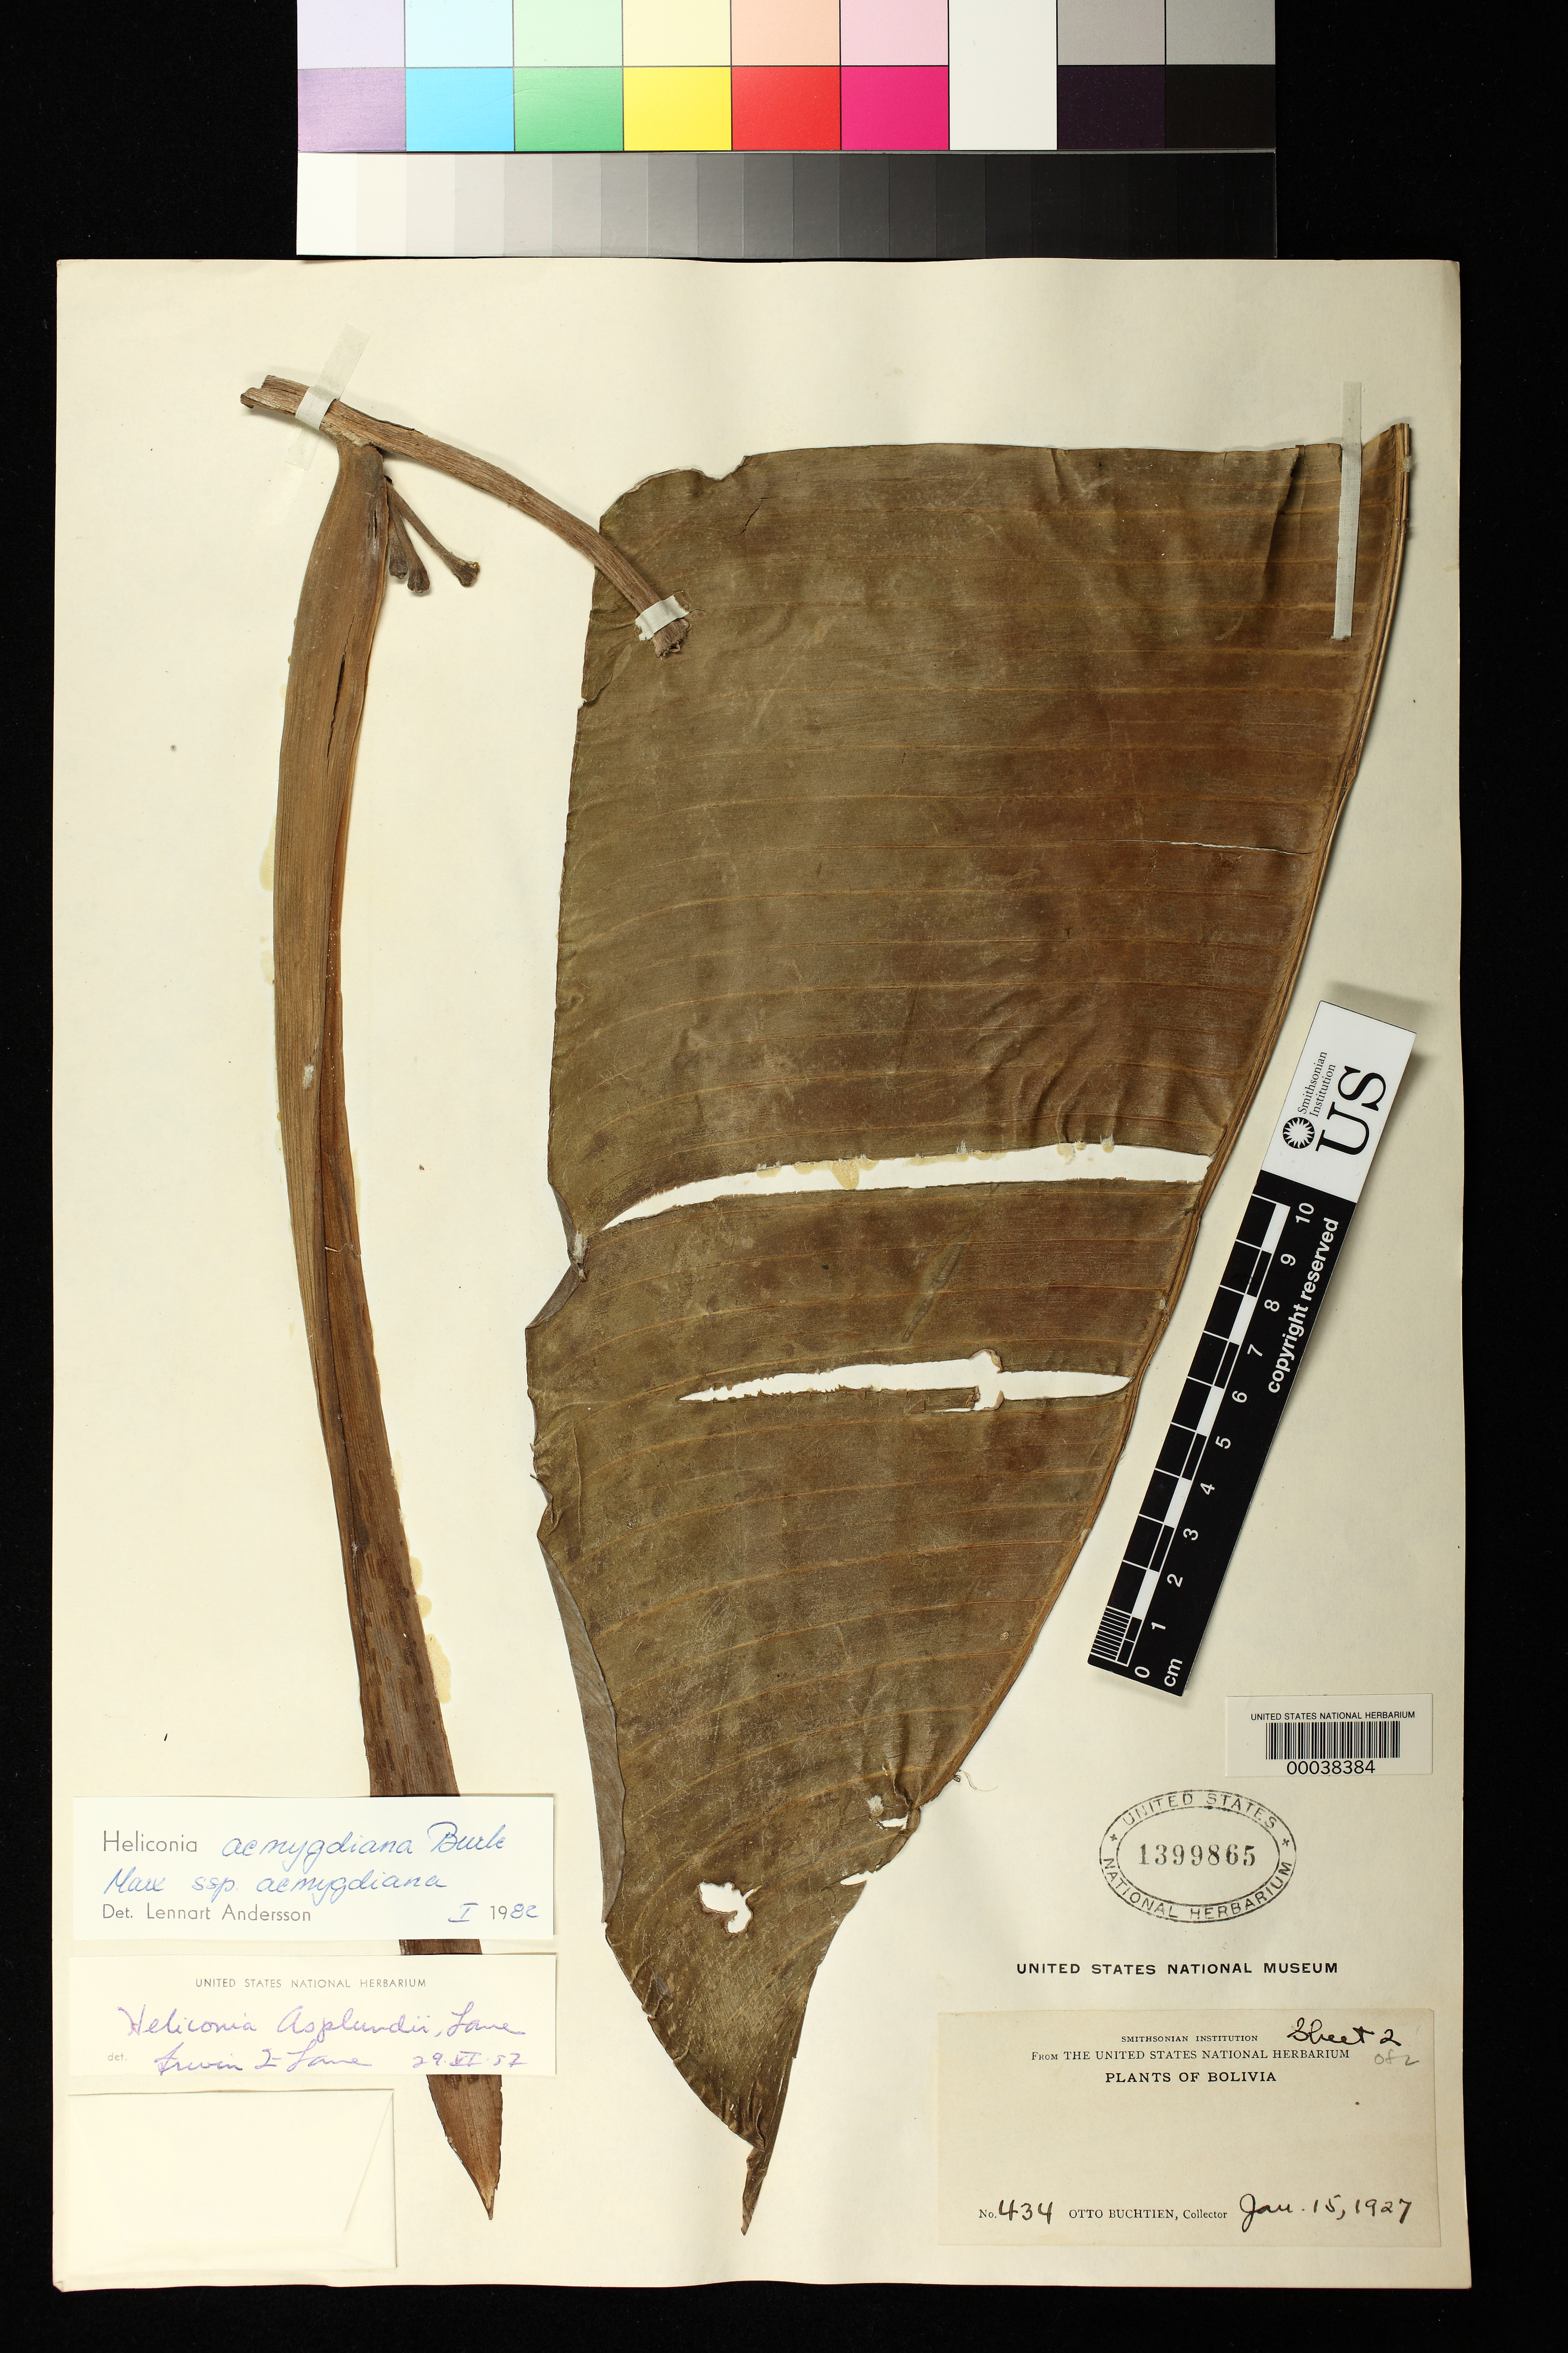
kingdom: Plantae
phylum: Tracheophyta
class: Liliopsida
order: Zingiberales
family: Heliconiaceae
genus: Heliconia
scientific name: Heliconia aemygdiana subsp. aemygdiana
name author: Burle-Marx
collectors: O. Buchtien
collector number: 434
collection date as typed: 15 Jan 1927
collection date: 1927-01-15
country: Bolivia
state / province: La Paz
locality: Mapiri region: San Carlos near Sarampinni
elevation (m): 600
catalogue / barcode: US 1399865